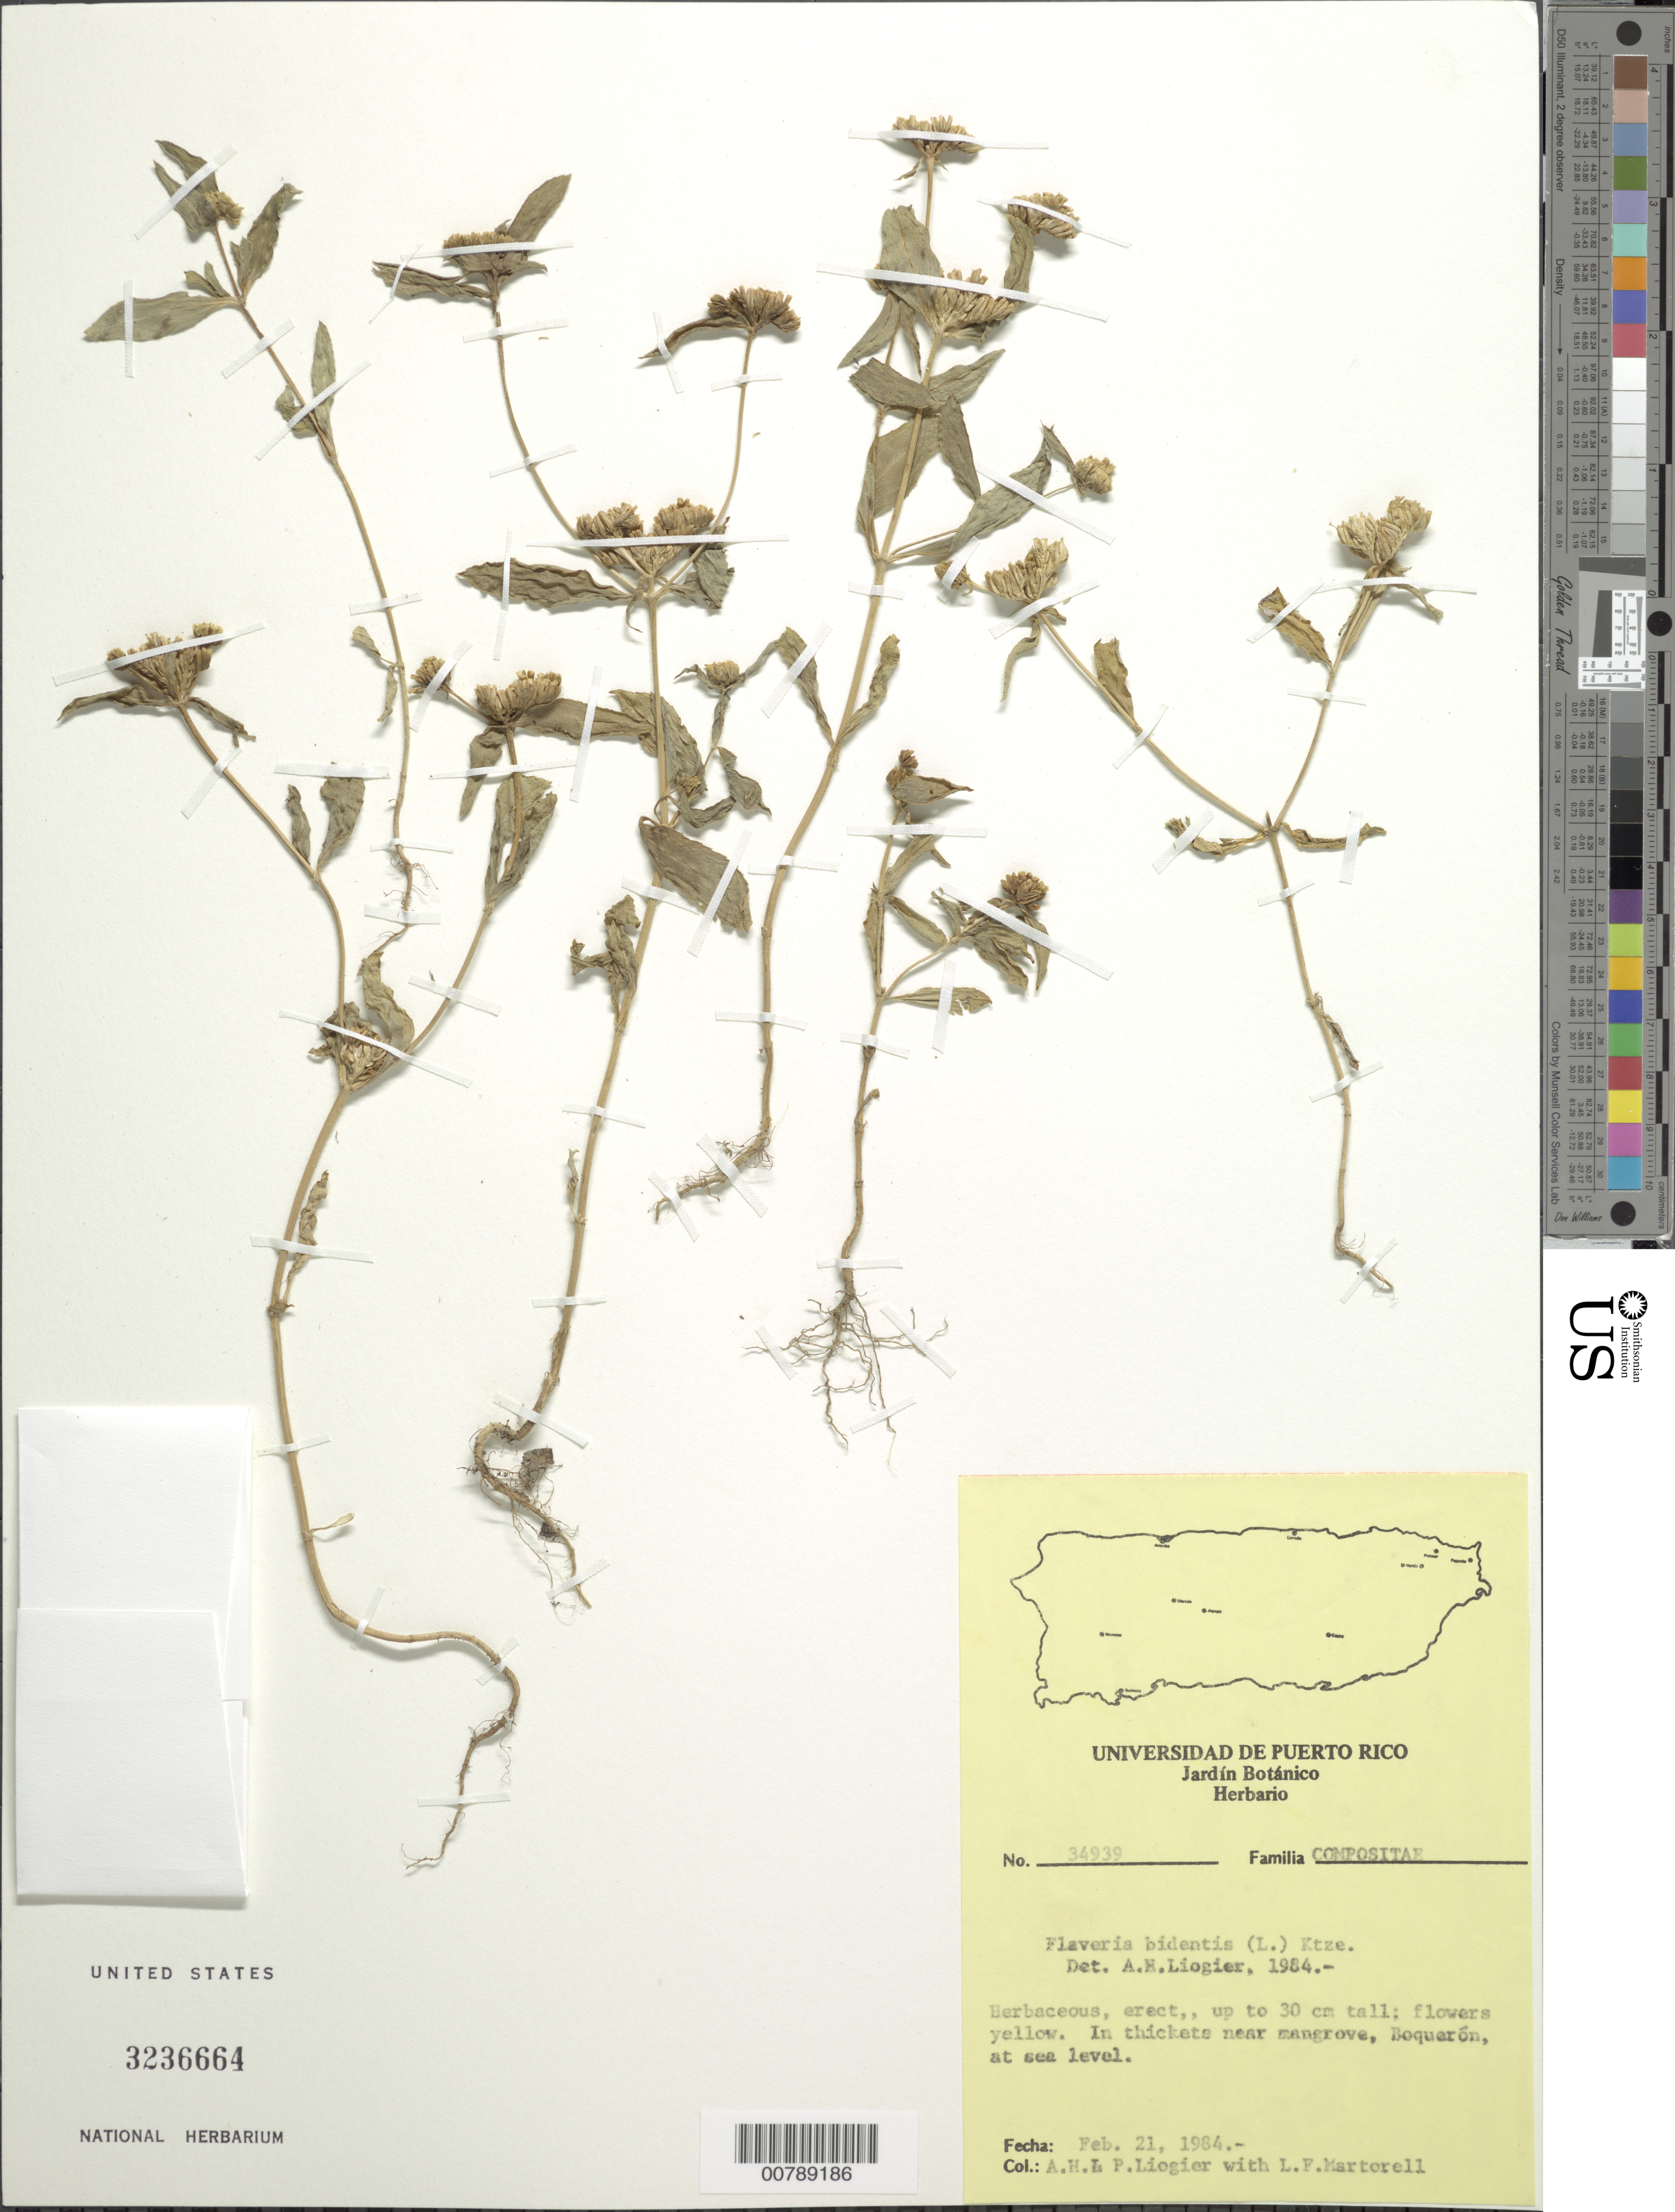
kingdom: Plantae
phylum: Tracheophyta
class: Magnoliopsida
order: Asterales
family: Asteraceae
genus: Flaveria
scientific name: Flaveria bidentis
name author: (L.) Kuntze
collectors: A. H. Liogier & L. Martorell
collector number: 34939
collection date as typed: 21 Feb 1984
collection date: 1984-02-21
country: Puerto Rico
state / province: Cabo Rojo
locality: Boquerón, at sea level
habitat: In thickets near mangrove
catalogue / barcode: US 3236664